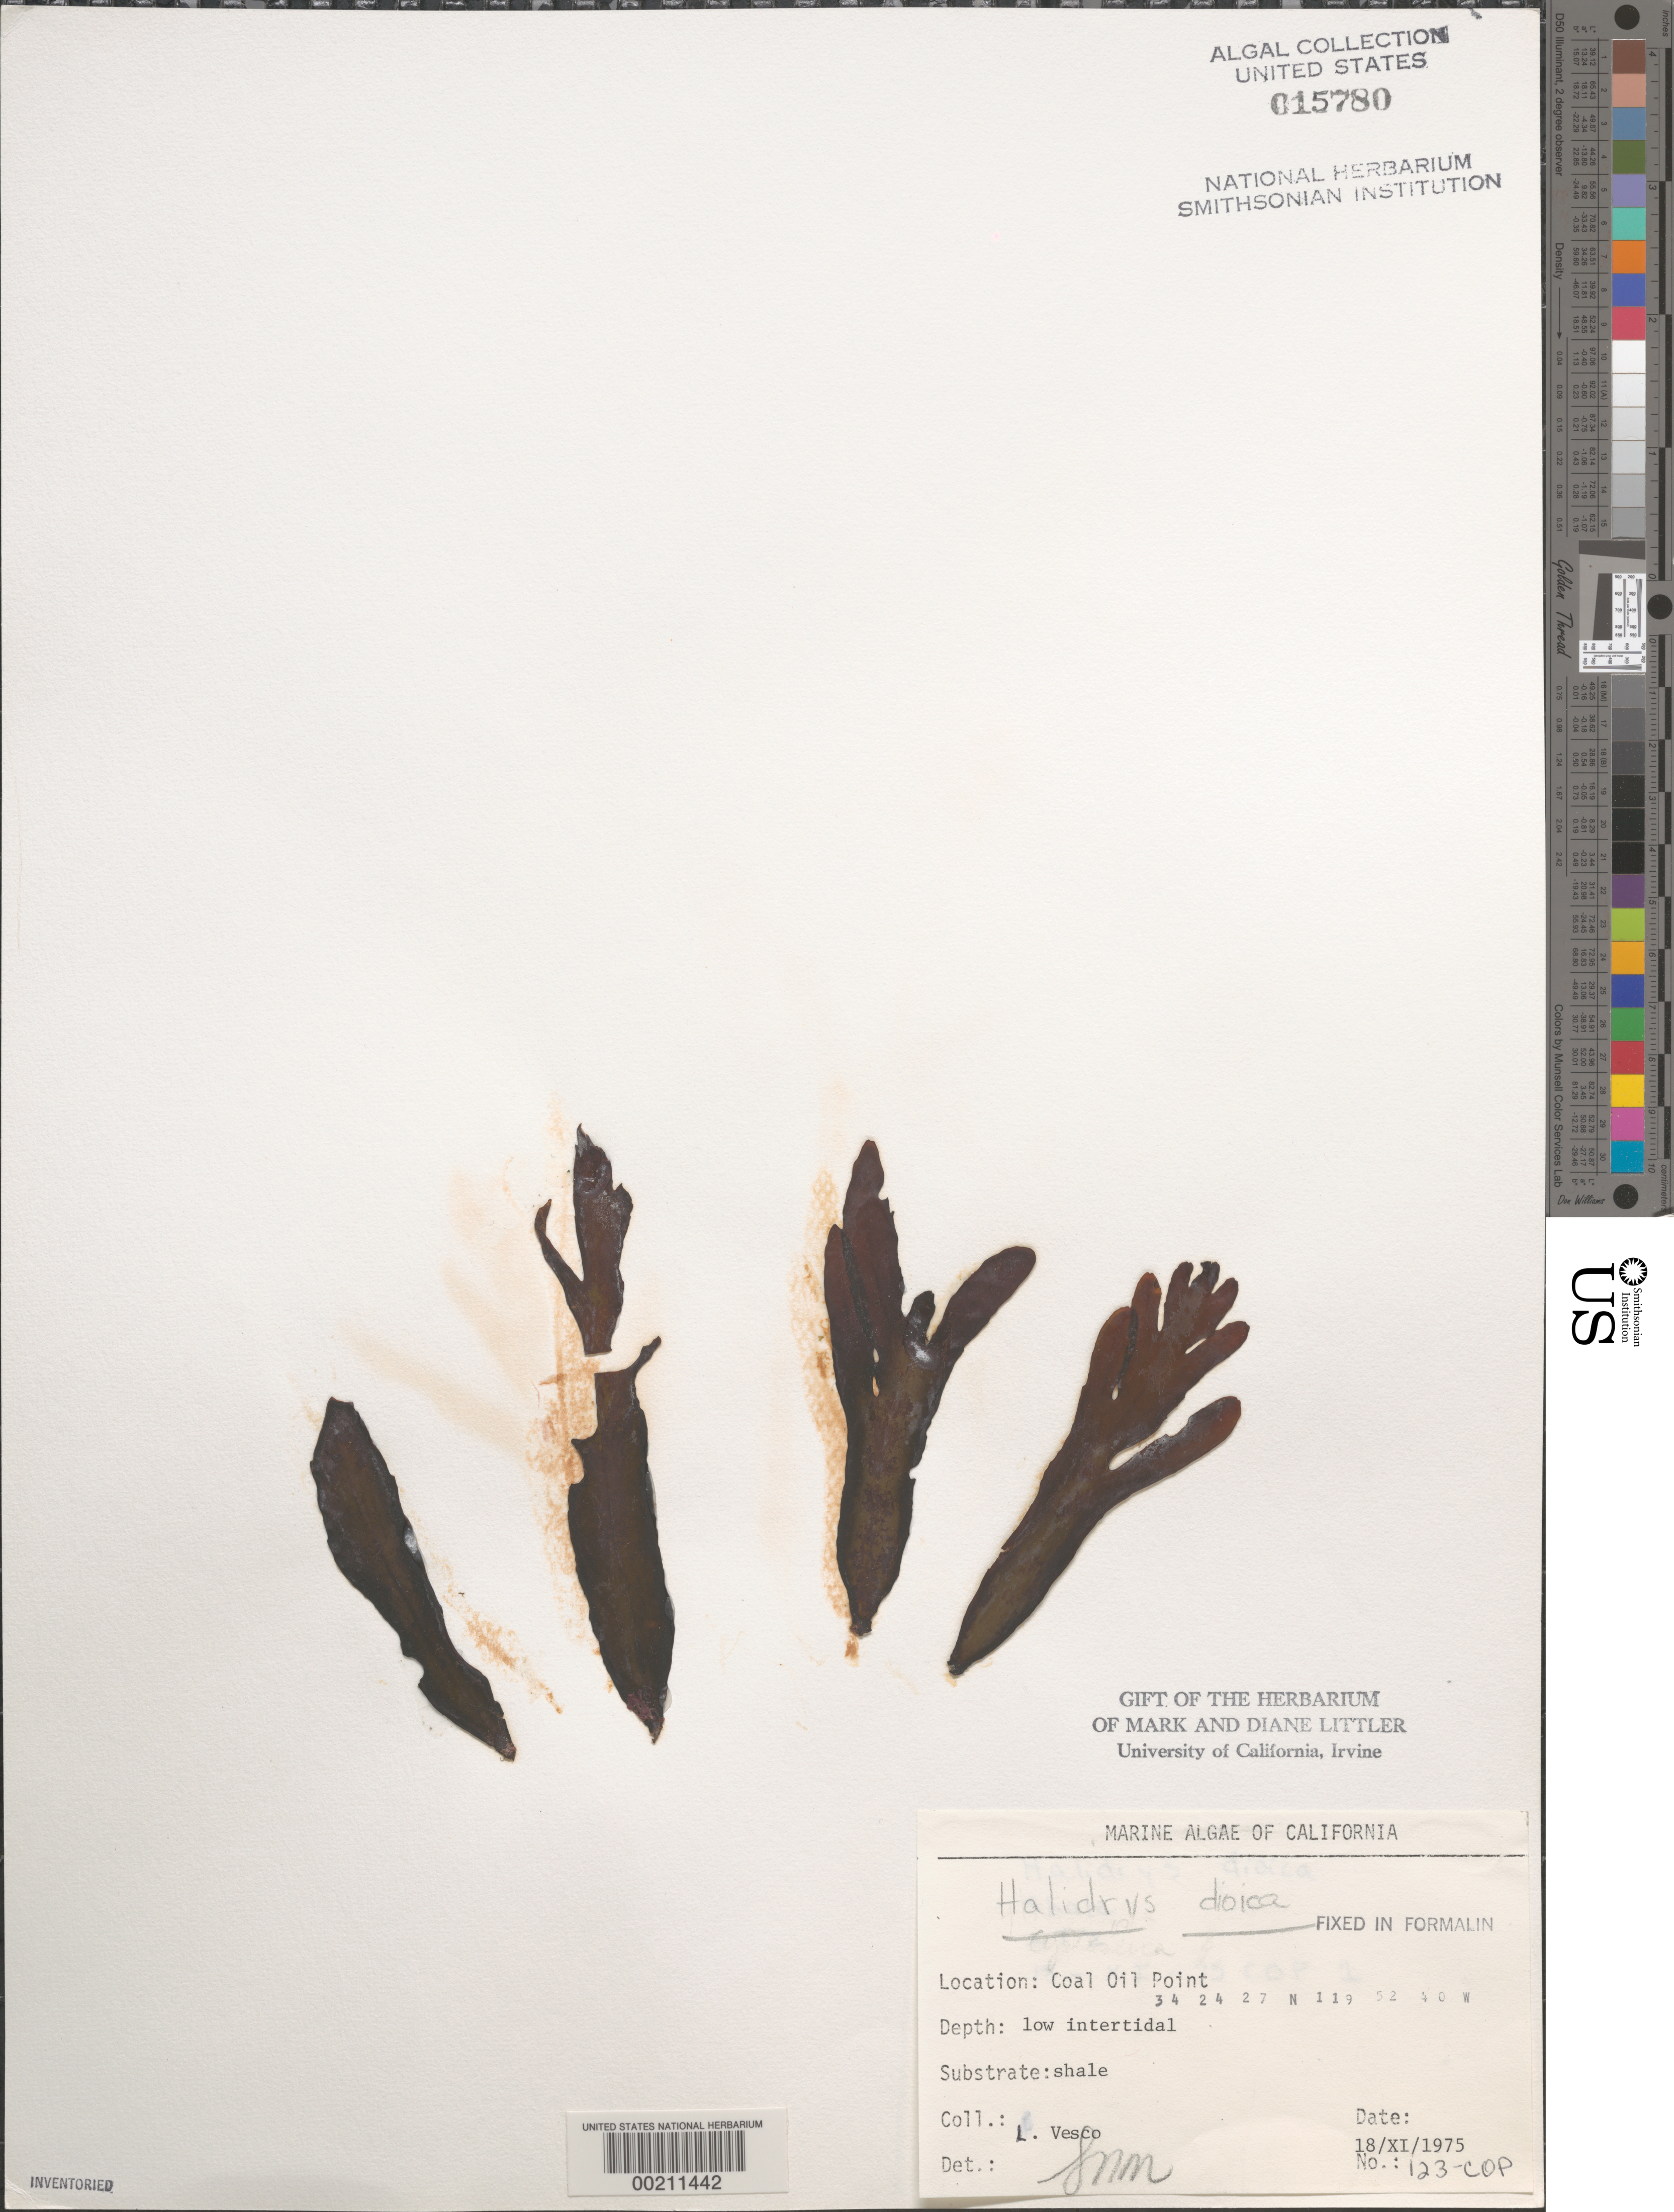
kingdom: Chromista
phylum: Ochrophyta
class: Phaeophyceae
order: Fucales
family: Sargassaceae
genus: Halidrys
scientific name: Halidrys dioica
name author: N.L. Gardner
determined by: Murray, S. N.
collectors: L. Vesco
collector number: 123-cop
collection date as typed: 18 Nov 1975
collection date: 1975-11-18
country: United States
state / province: California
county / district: Santa Barbara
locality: Coal Oil Point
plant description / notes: BLM-SOCALBIGHT Rocky Intertidal Survey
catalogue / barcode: US 15780